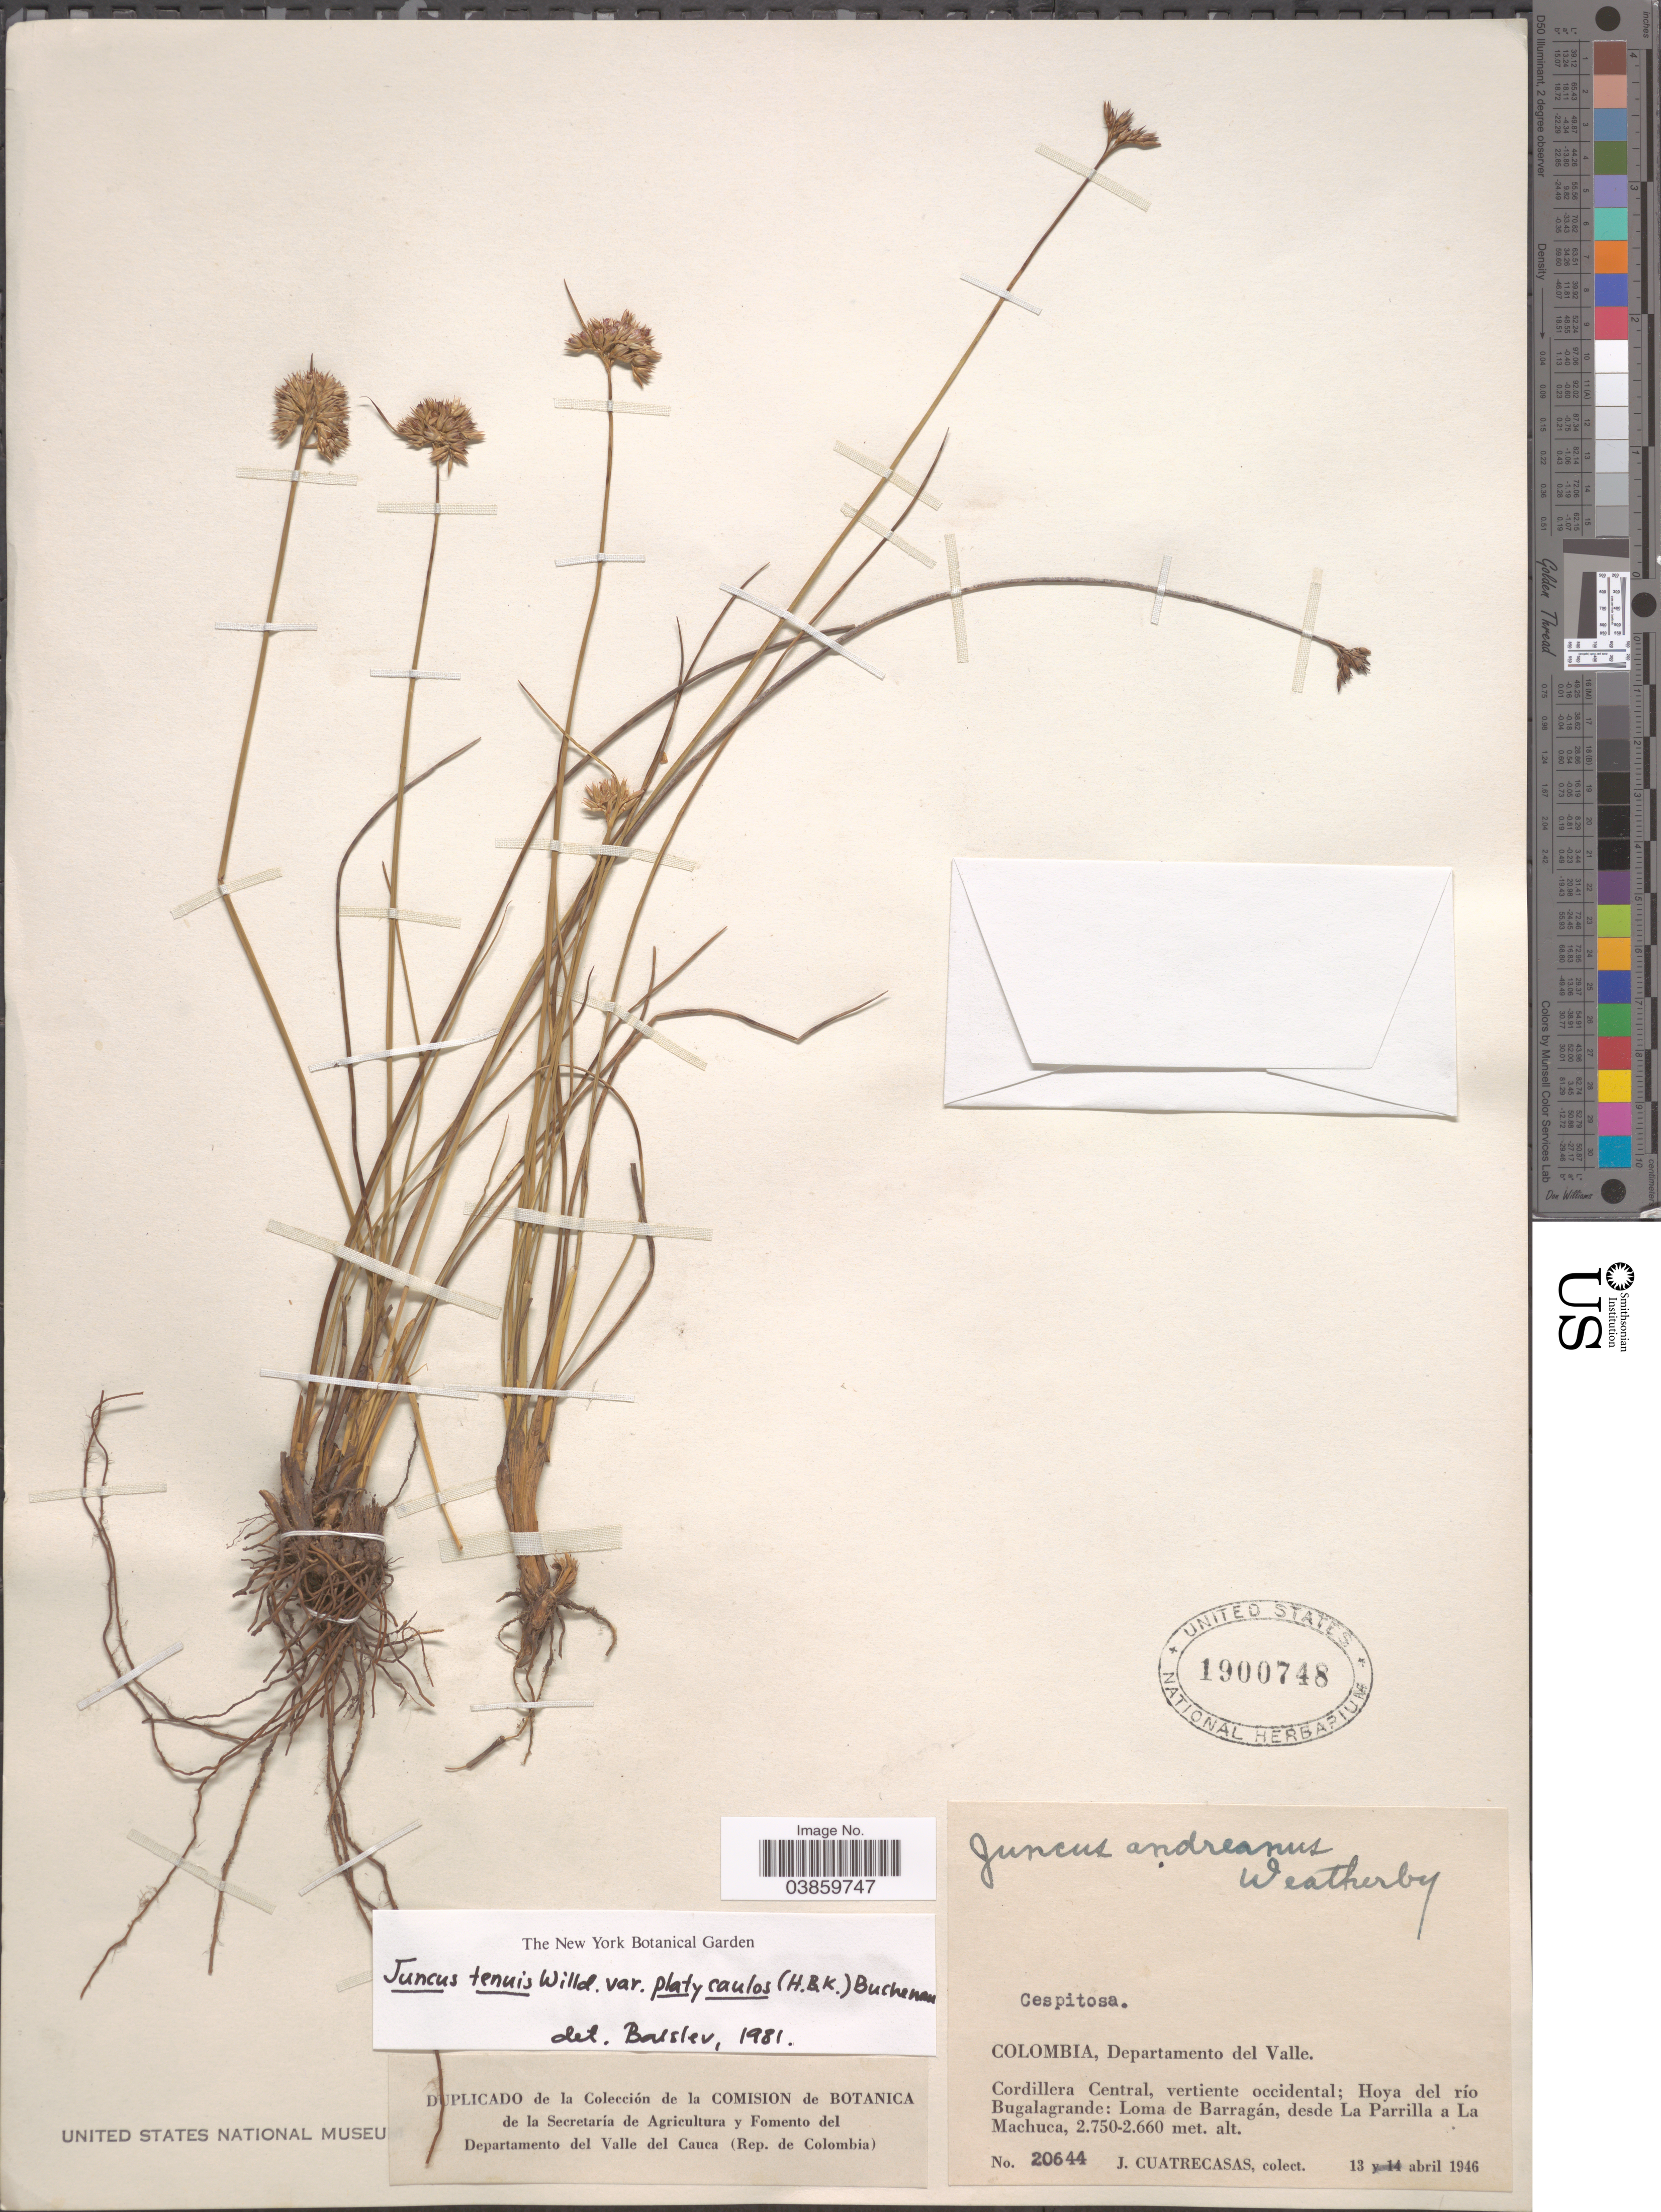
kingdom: Plantae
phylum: Tracheophyta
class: Liliopsida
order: Poales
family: Juncaceae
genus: Juncus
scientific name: Juncus tenuis var. platycaulos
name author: Buchenau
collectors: J. Cuatrecasas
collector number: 20644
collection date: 1946-04-13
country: Colombia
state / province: Valle del Cauca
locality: Departamento del Valle. Cordillera Central, vertiente occidental; Hoya del río Bugalagrande: Loma de Barragán, desde La Parrilla a La Machuca.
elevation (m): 2660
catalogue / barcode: US 1900748